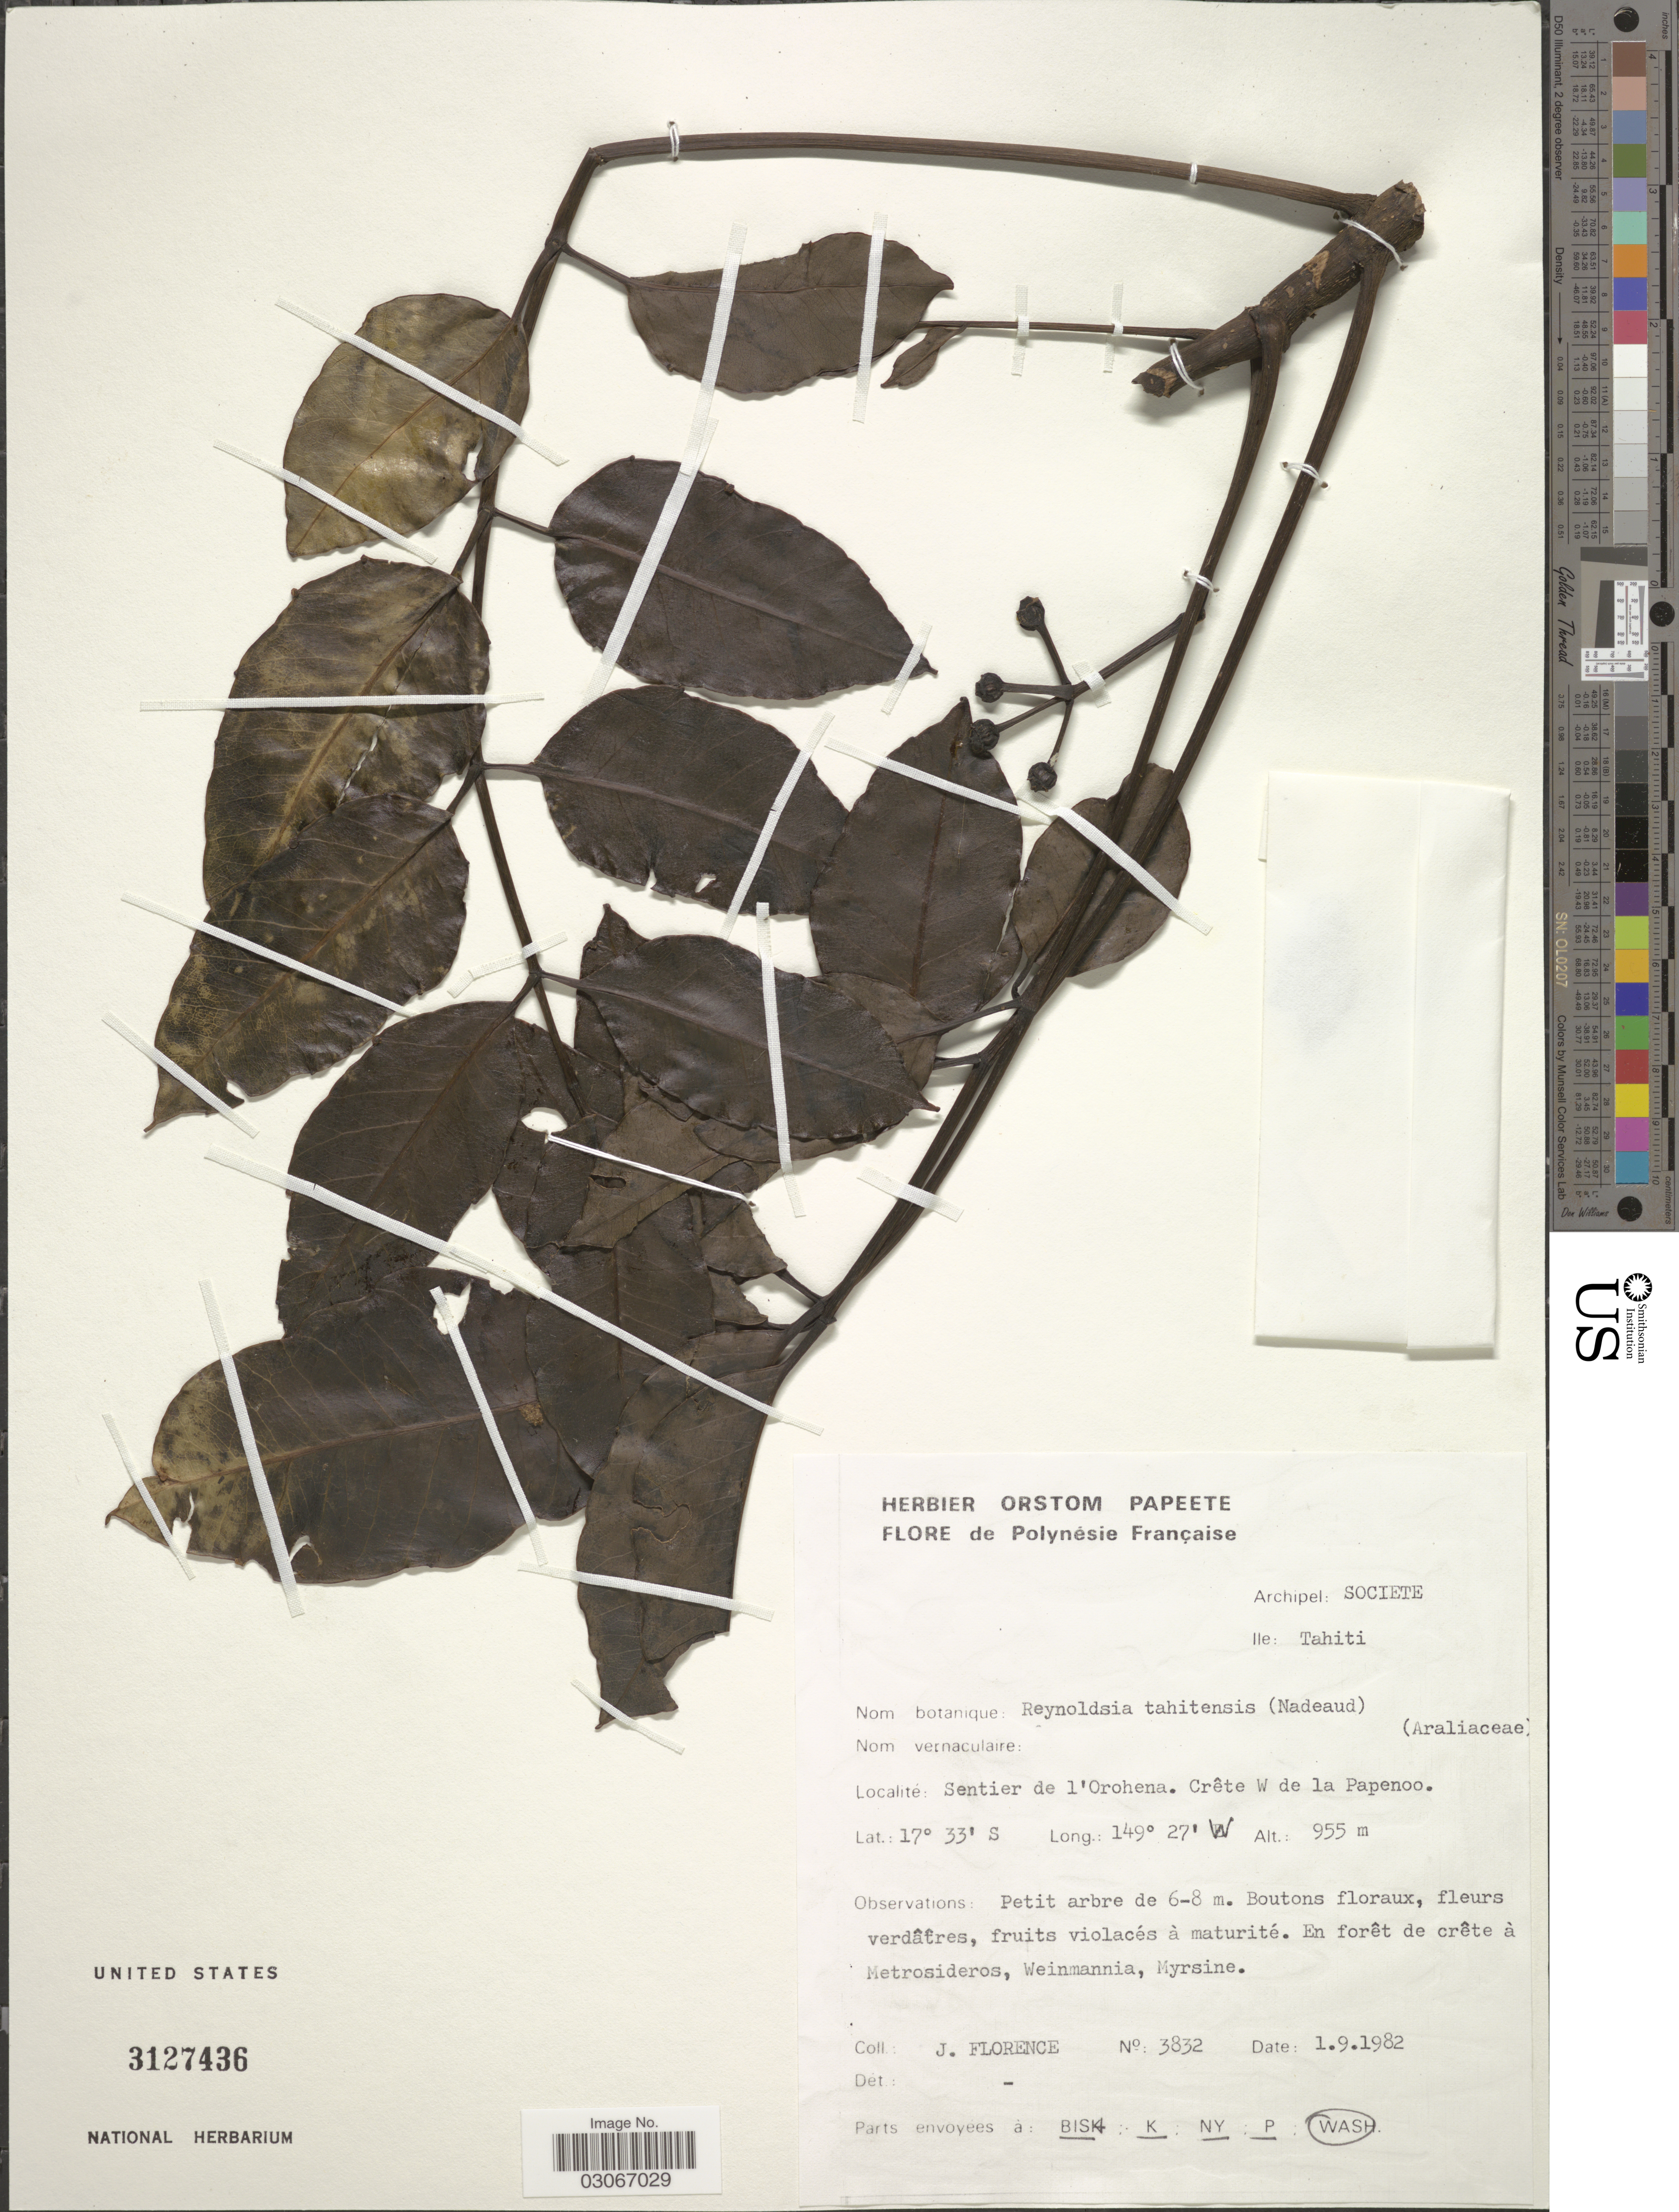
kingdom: Plantae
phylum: Tracheophyta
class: Magnoliopsida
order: Apiales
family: Araliaceae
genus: Polyscias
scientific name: Polyscias verrucosa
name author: (Seem.) Lowry & G. M. Plunkett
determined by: Lowry, P. P., (MO), Missouri Botanical Garden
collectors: J. Florence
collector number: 3832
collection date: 1982-09-01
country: French Polynesia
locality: Archipel: Societe. Ile: Tahiti. Sentier de l'Orohena. Crête W de la Papenoo.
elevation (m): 955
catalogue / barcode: US 3127436